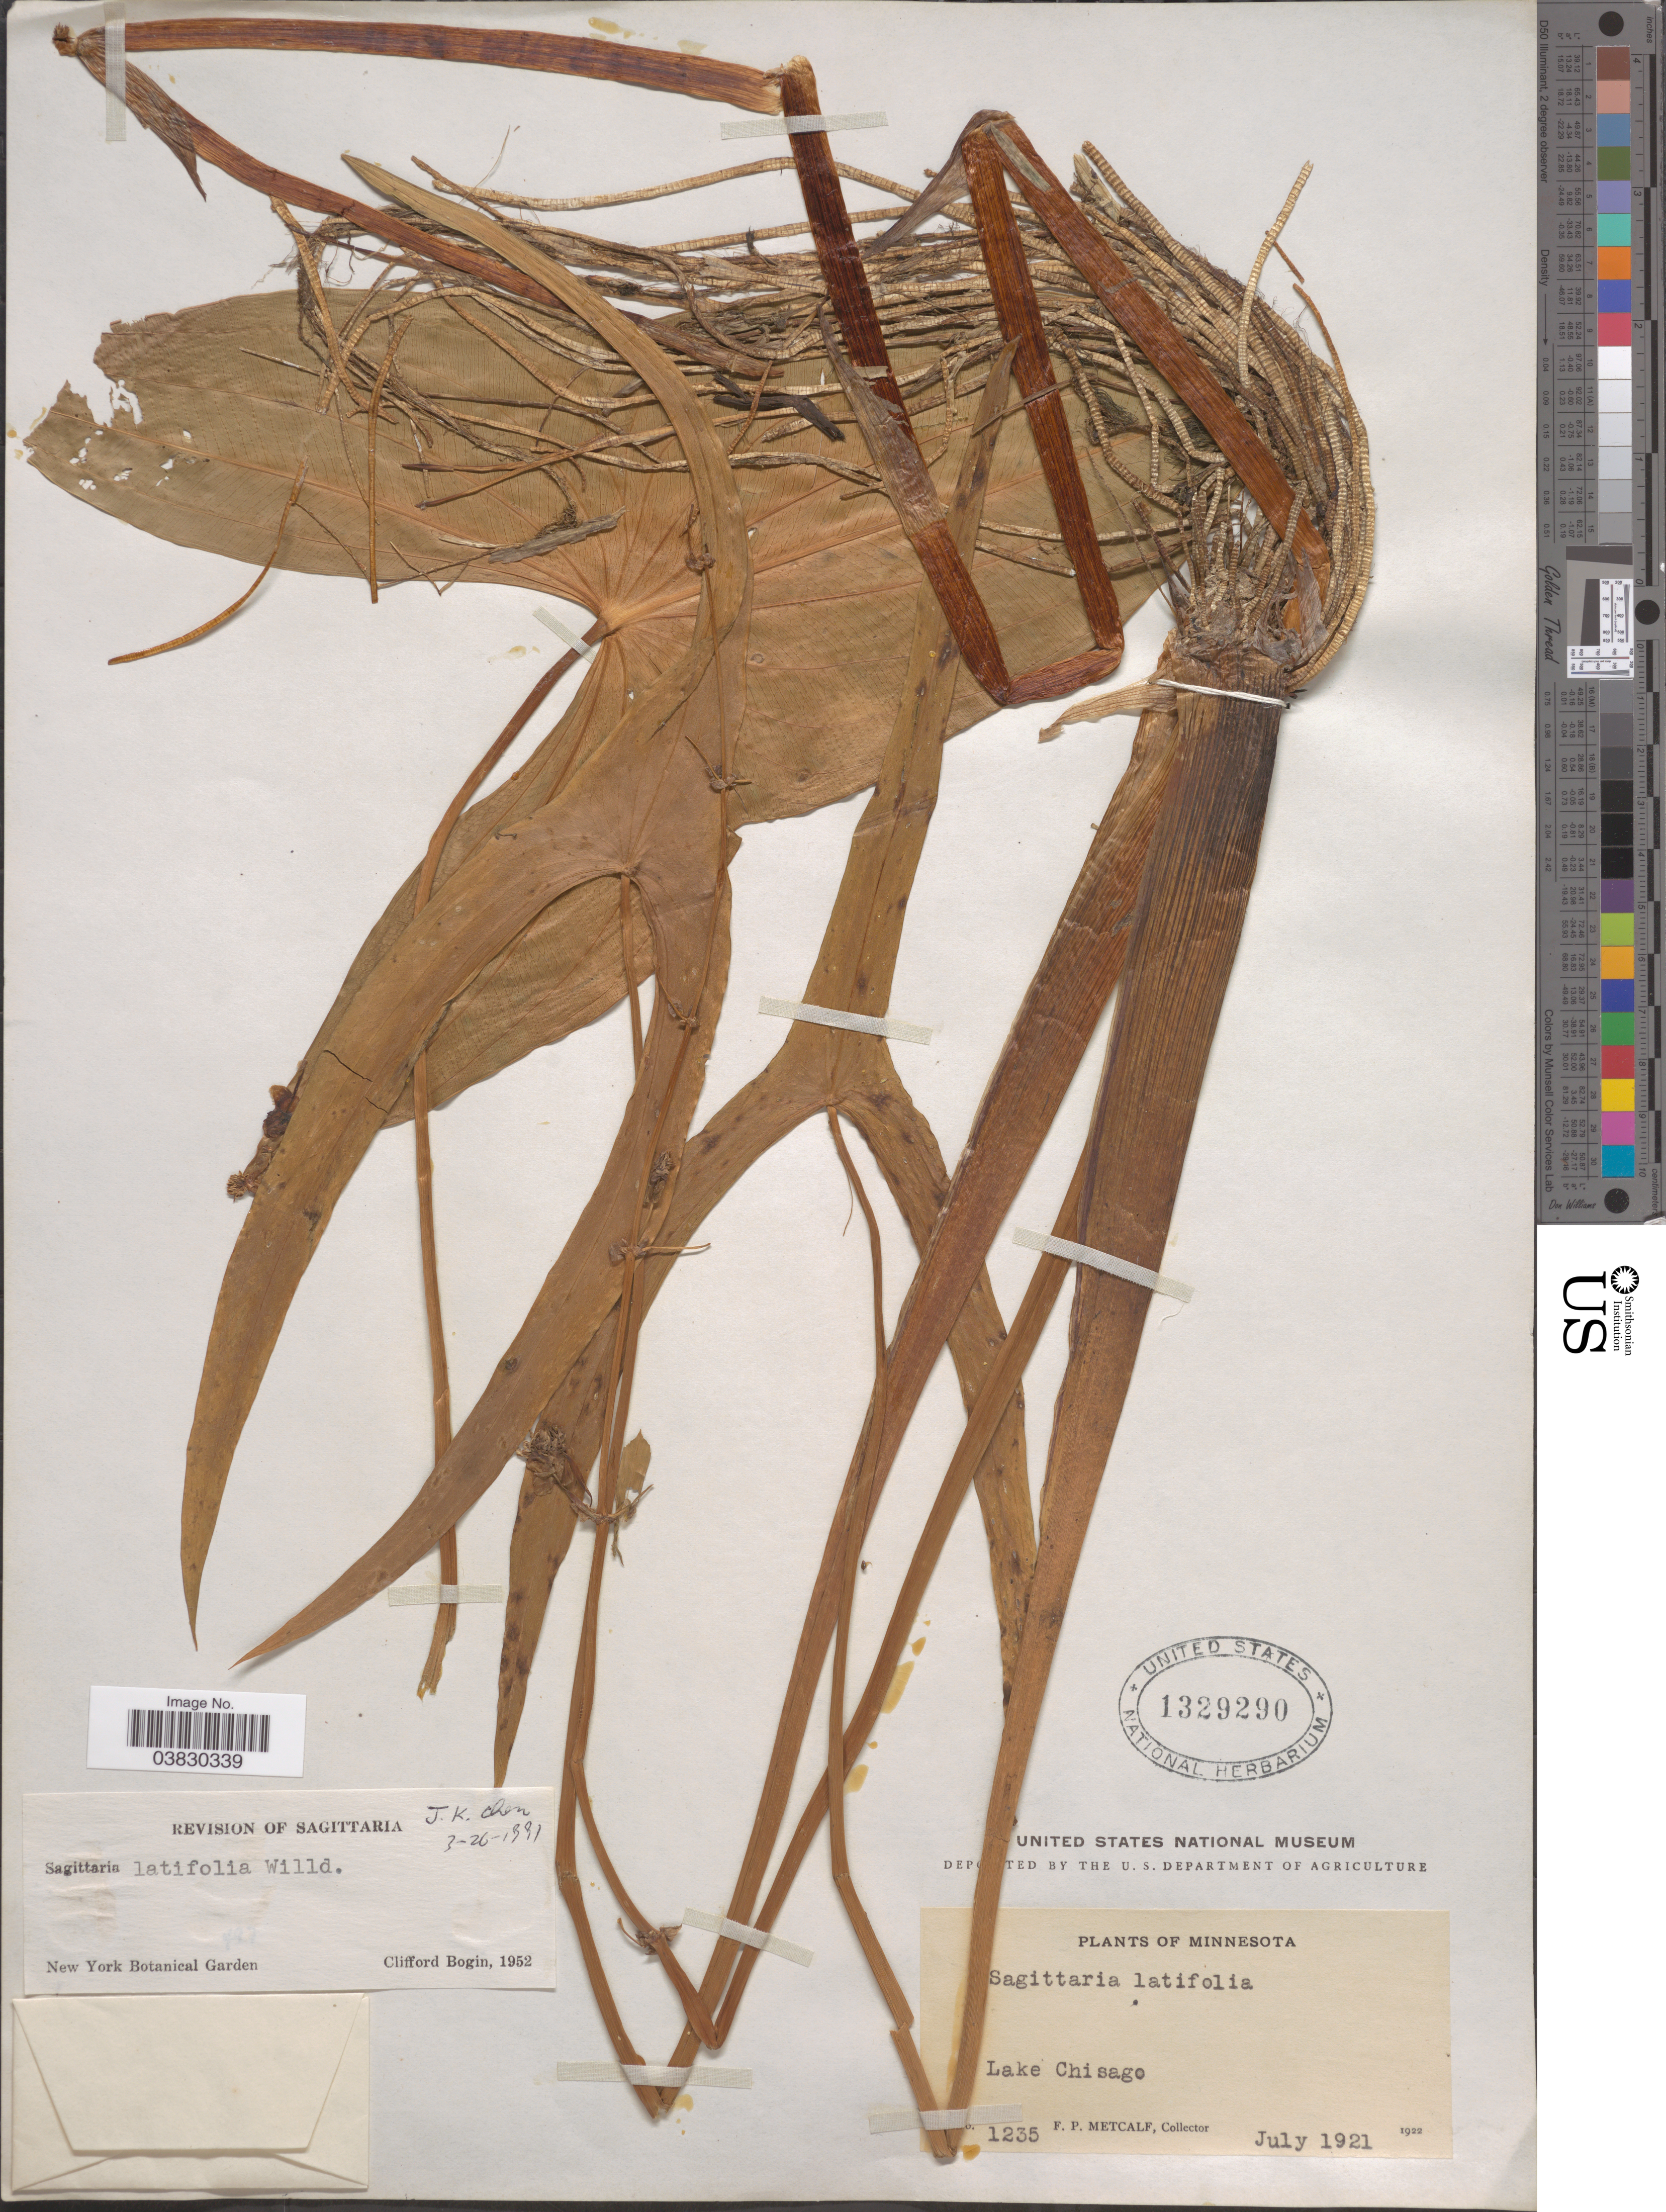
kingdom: Plantae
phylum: Tracheophyta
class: Liliopsida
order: Alismatales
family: Alismataceae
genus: Sagittaria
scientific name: Sagittaria latifolia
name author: Willd.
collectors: F. Metcalf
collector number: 1235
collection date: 1921-07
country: United States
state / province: Minnesota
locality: Lake Chisago.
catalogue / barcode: US 1329290